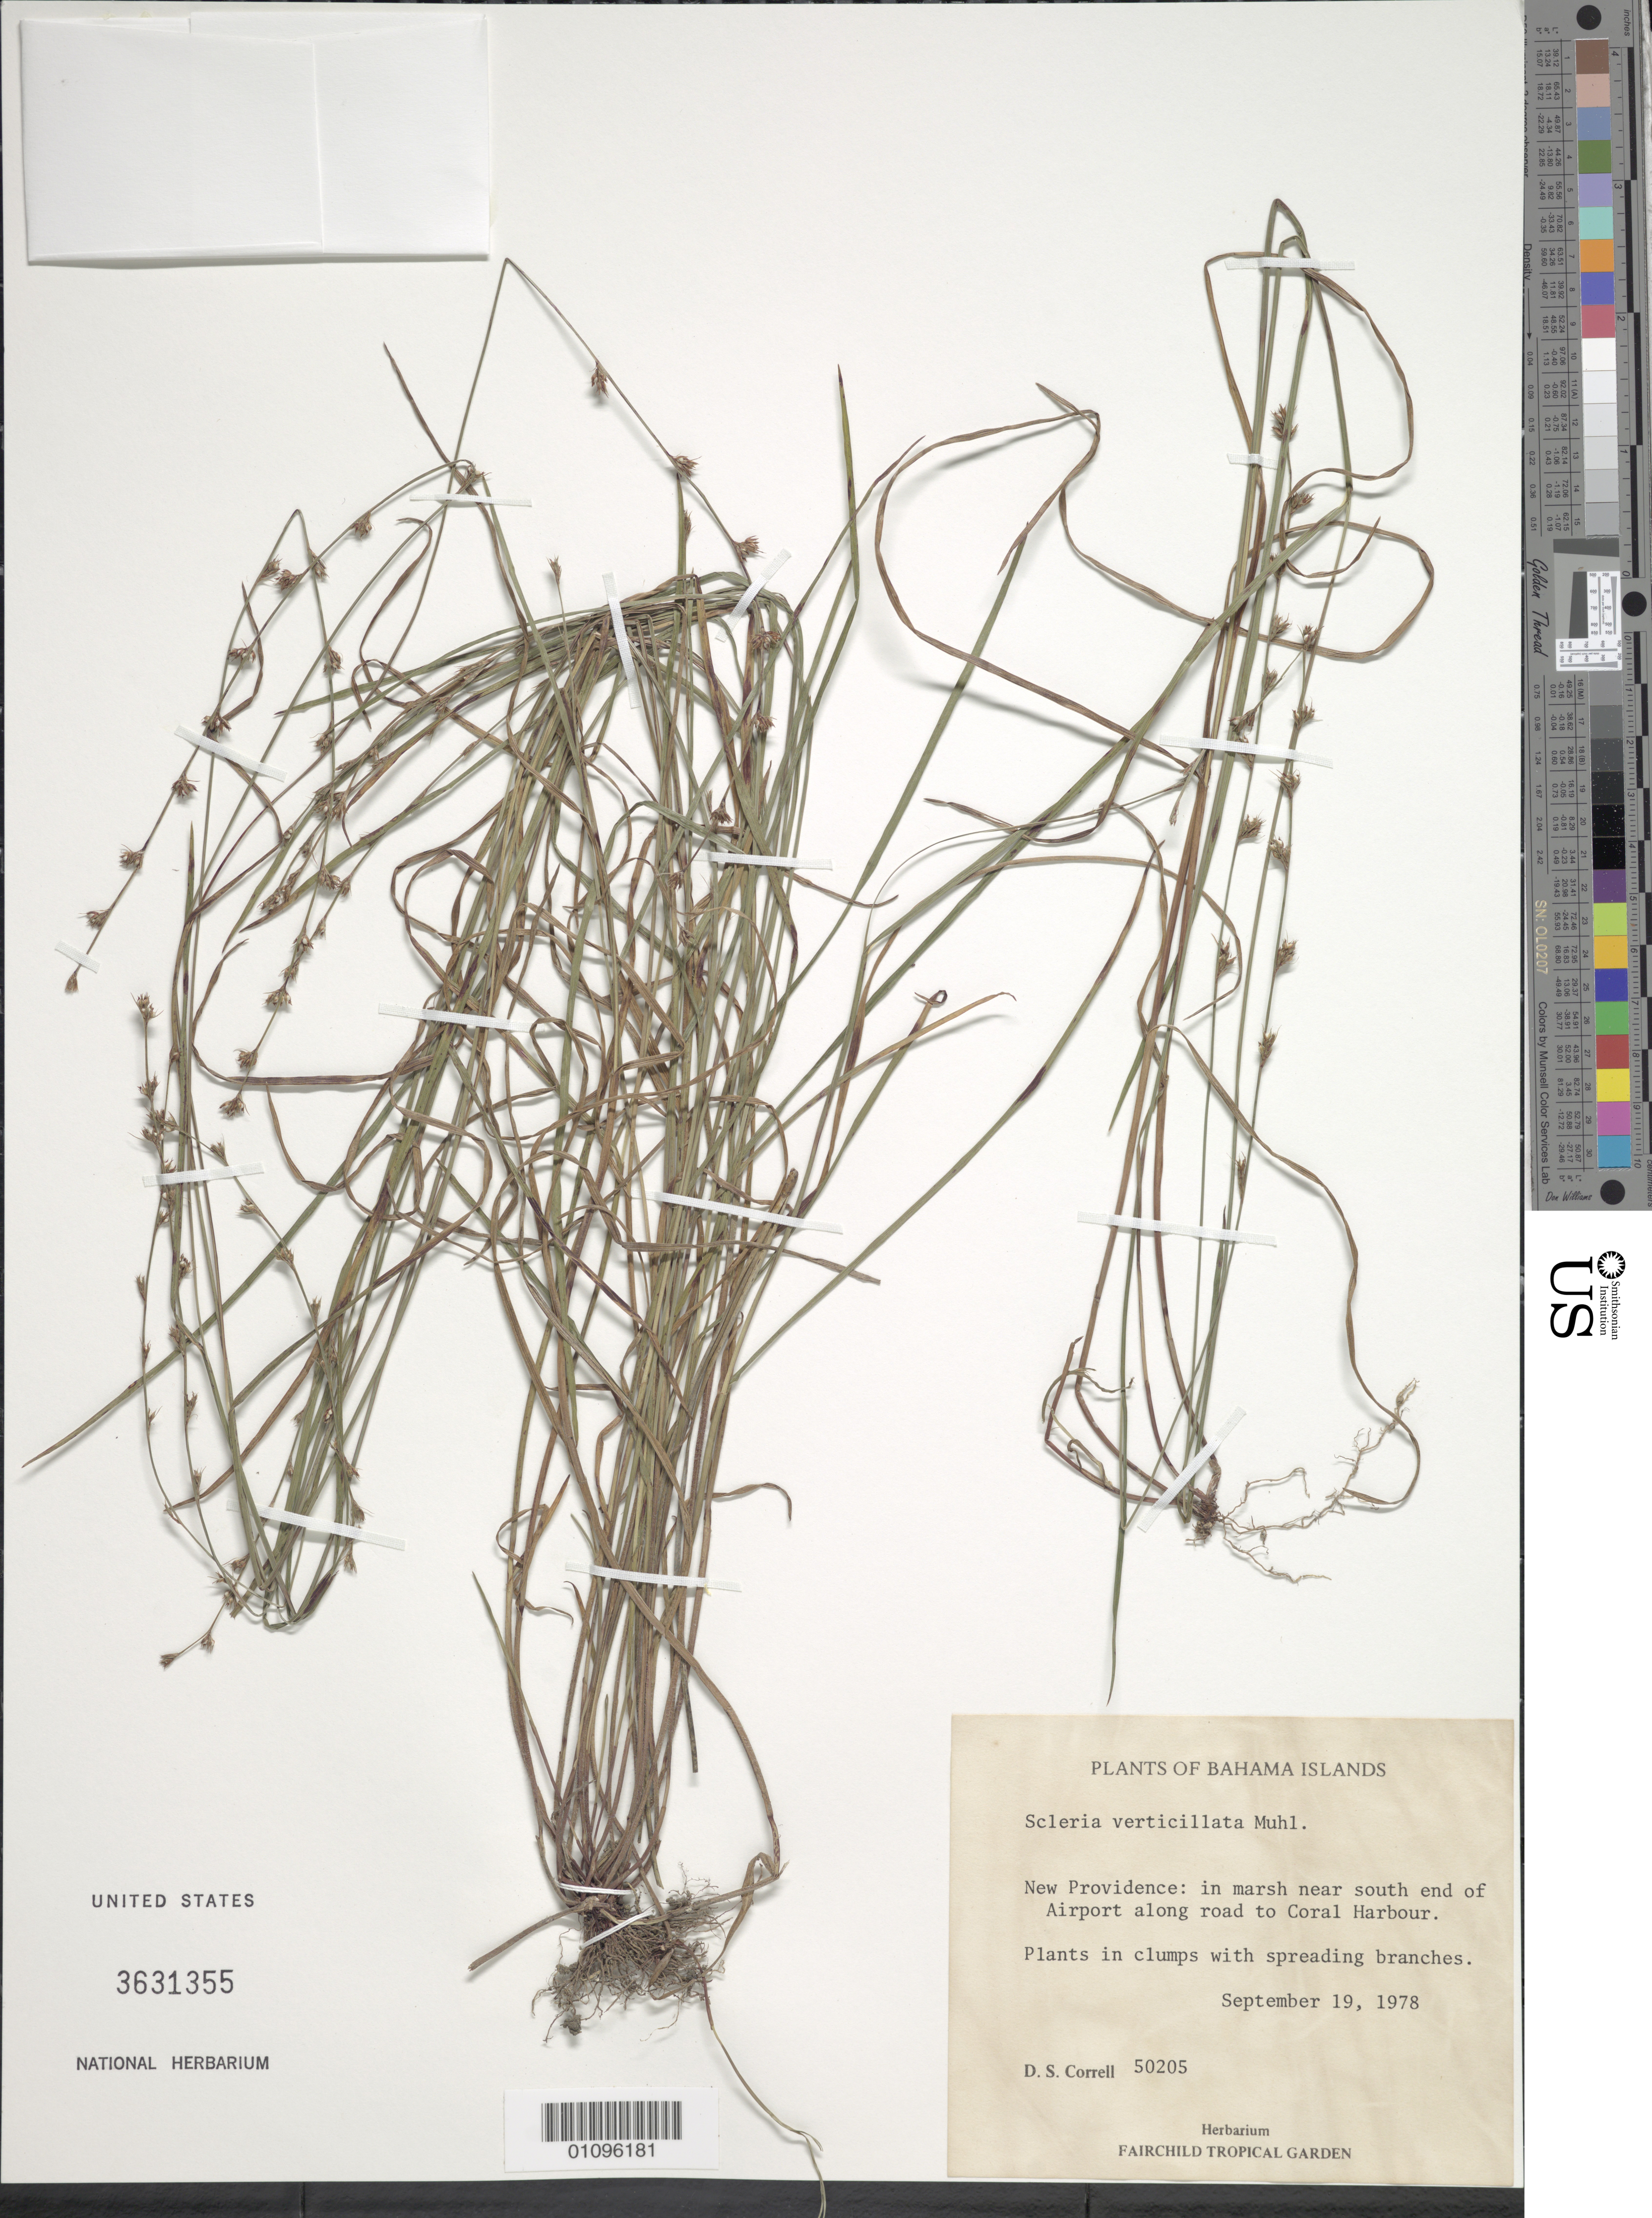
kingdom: Plantae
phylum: Tracheophyta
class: Liliopsida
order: Poales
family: Cyperaceae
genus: Scleria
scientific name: Scleria verticillata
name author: Muhl. ex Willd.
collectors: D. S. Correll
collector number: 50205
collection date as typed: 19 Sep 1978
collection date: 1978-09-19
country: Bahamas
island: New Providence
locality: Coral Harbour road, near S end of airport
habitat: In marsh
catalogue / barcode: US 3631355